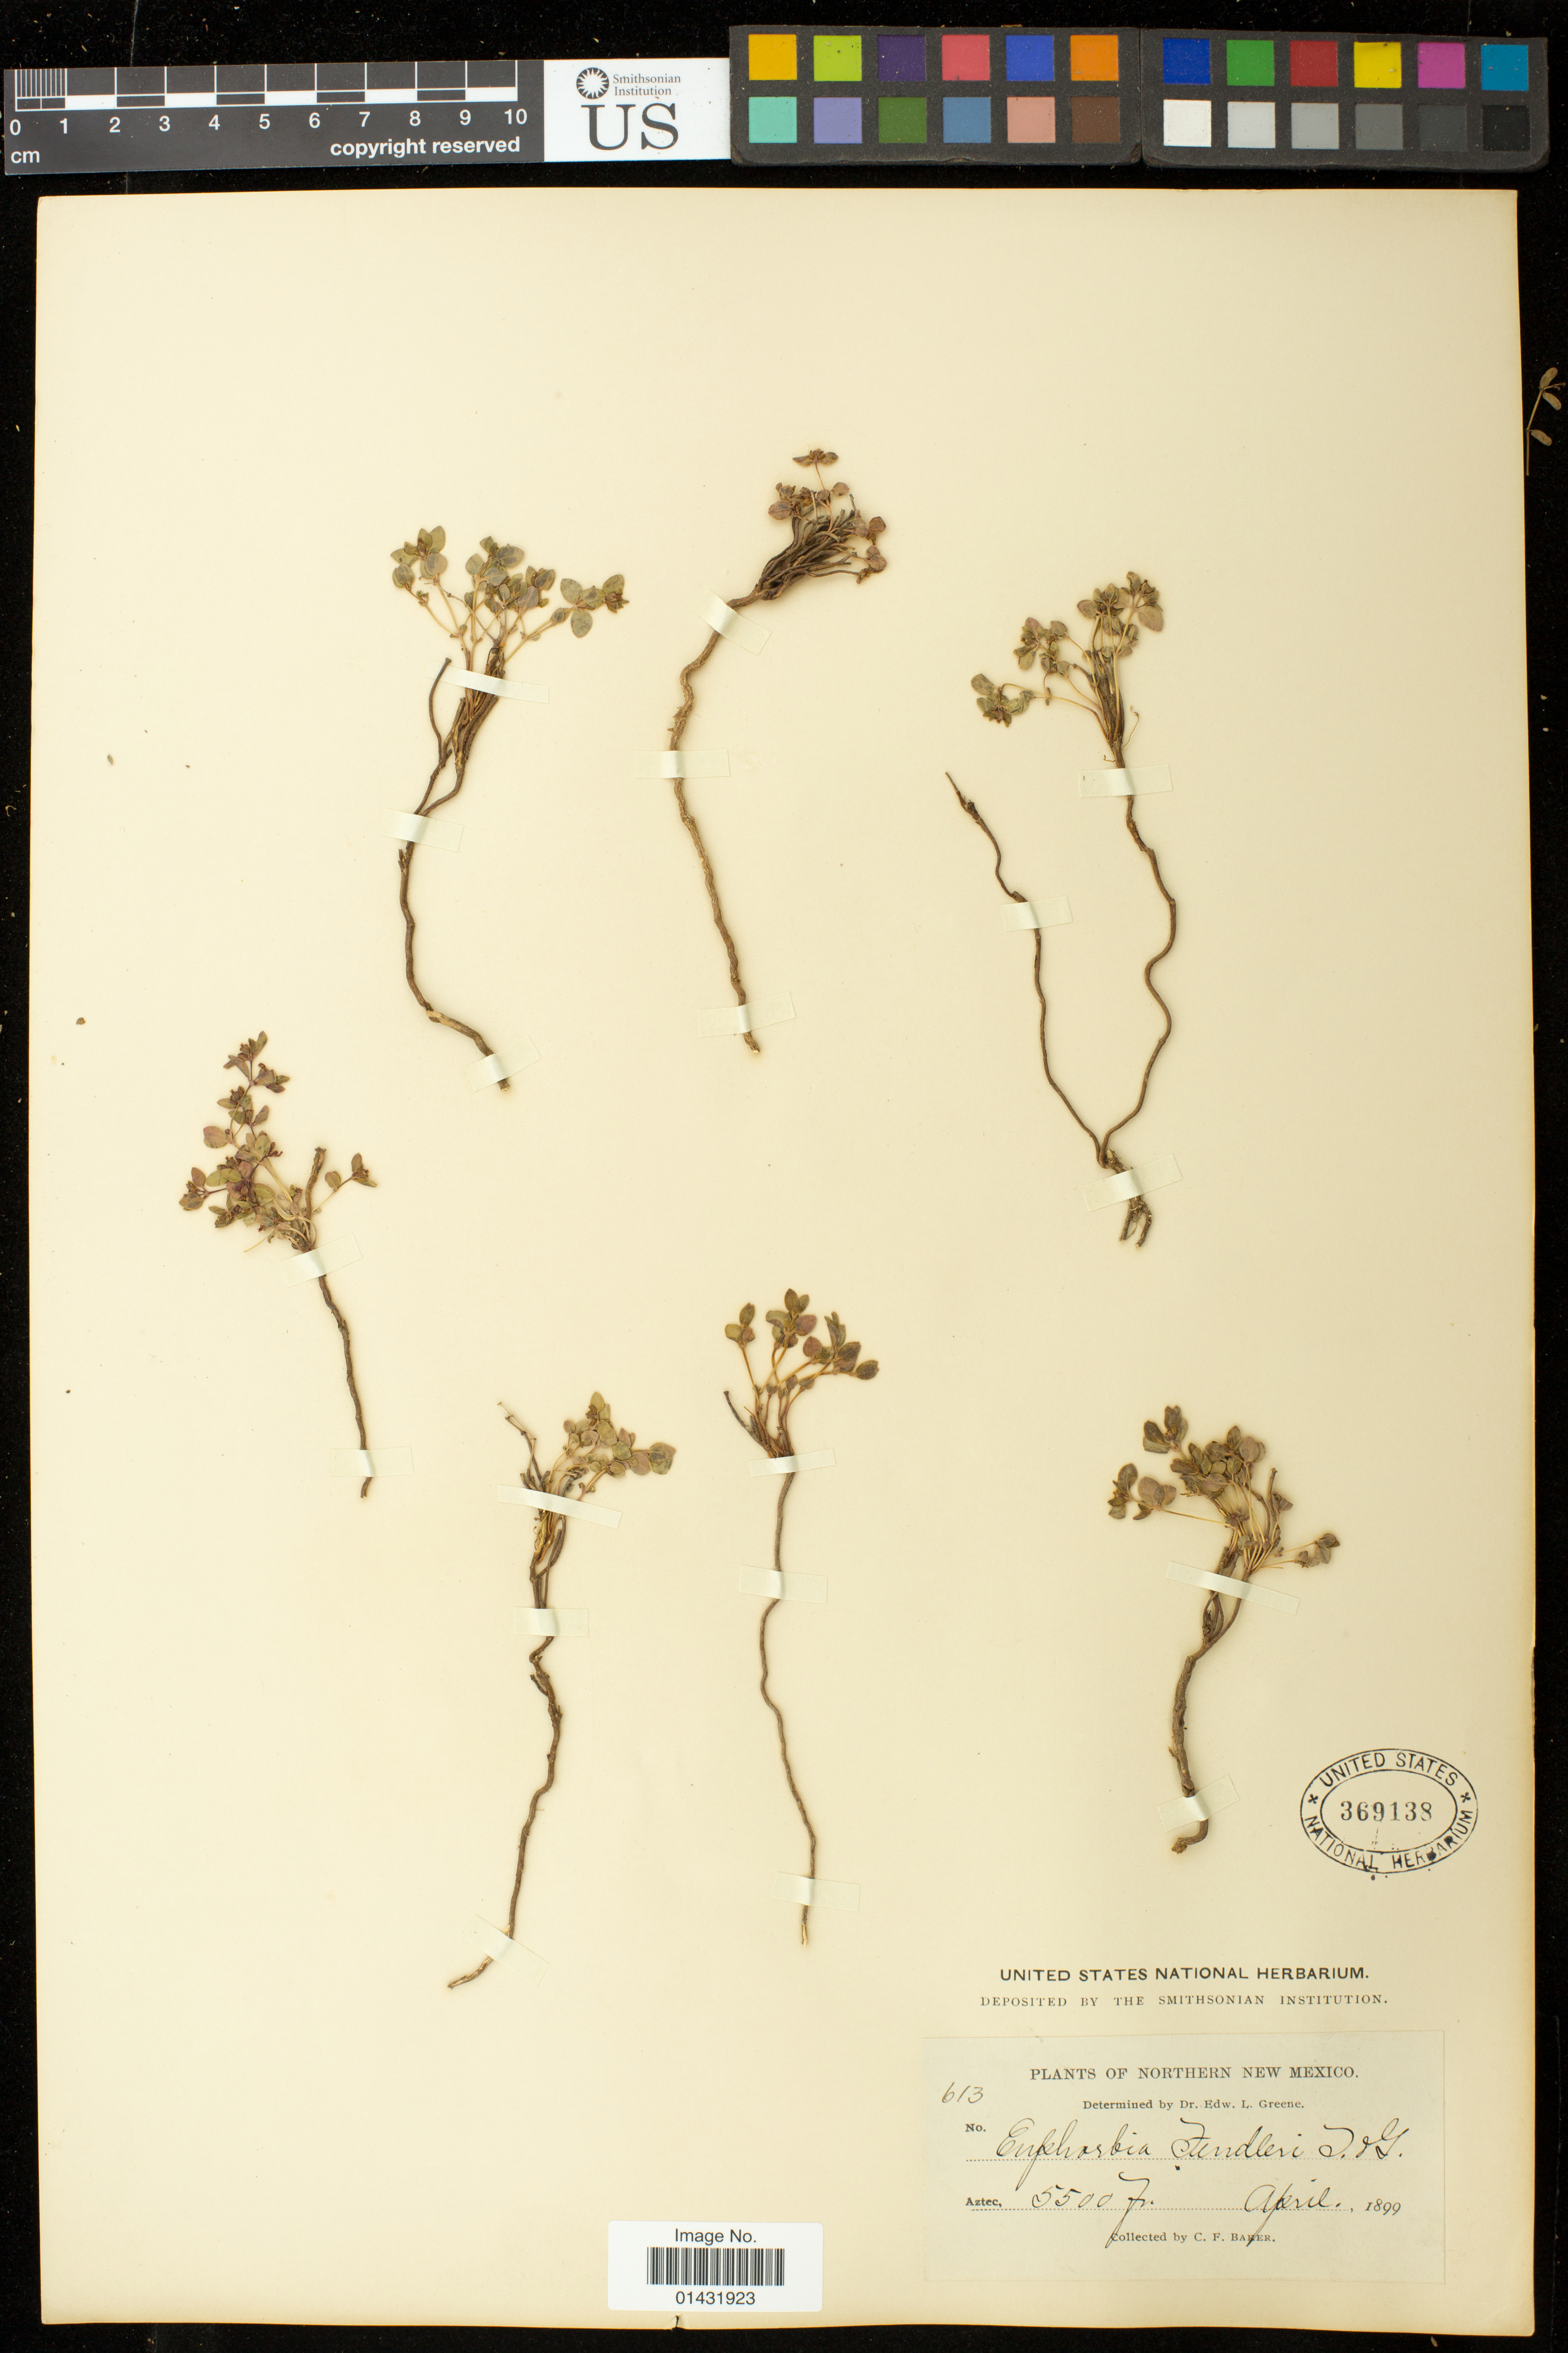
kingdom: Plantae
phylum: Tracheophyta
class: Magnoliopsida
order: Malpighiales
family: Euphorbiaceae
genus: Euphorbia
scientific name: Euphorbia fendleri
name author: Torr. & A. Gray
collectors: C. F. Baker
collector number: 613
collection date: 1899-04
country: United States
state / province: New Mexico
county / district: San Juan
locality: Aztec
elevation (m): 1676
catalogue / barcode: US 369138